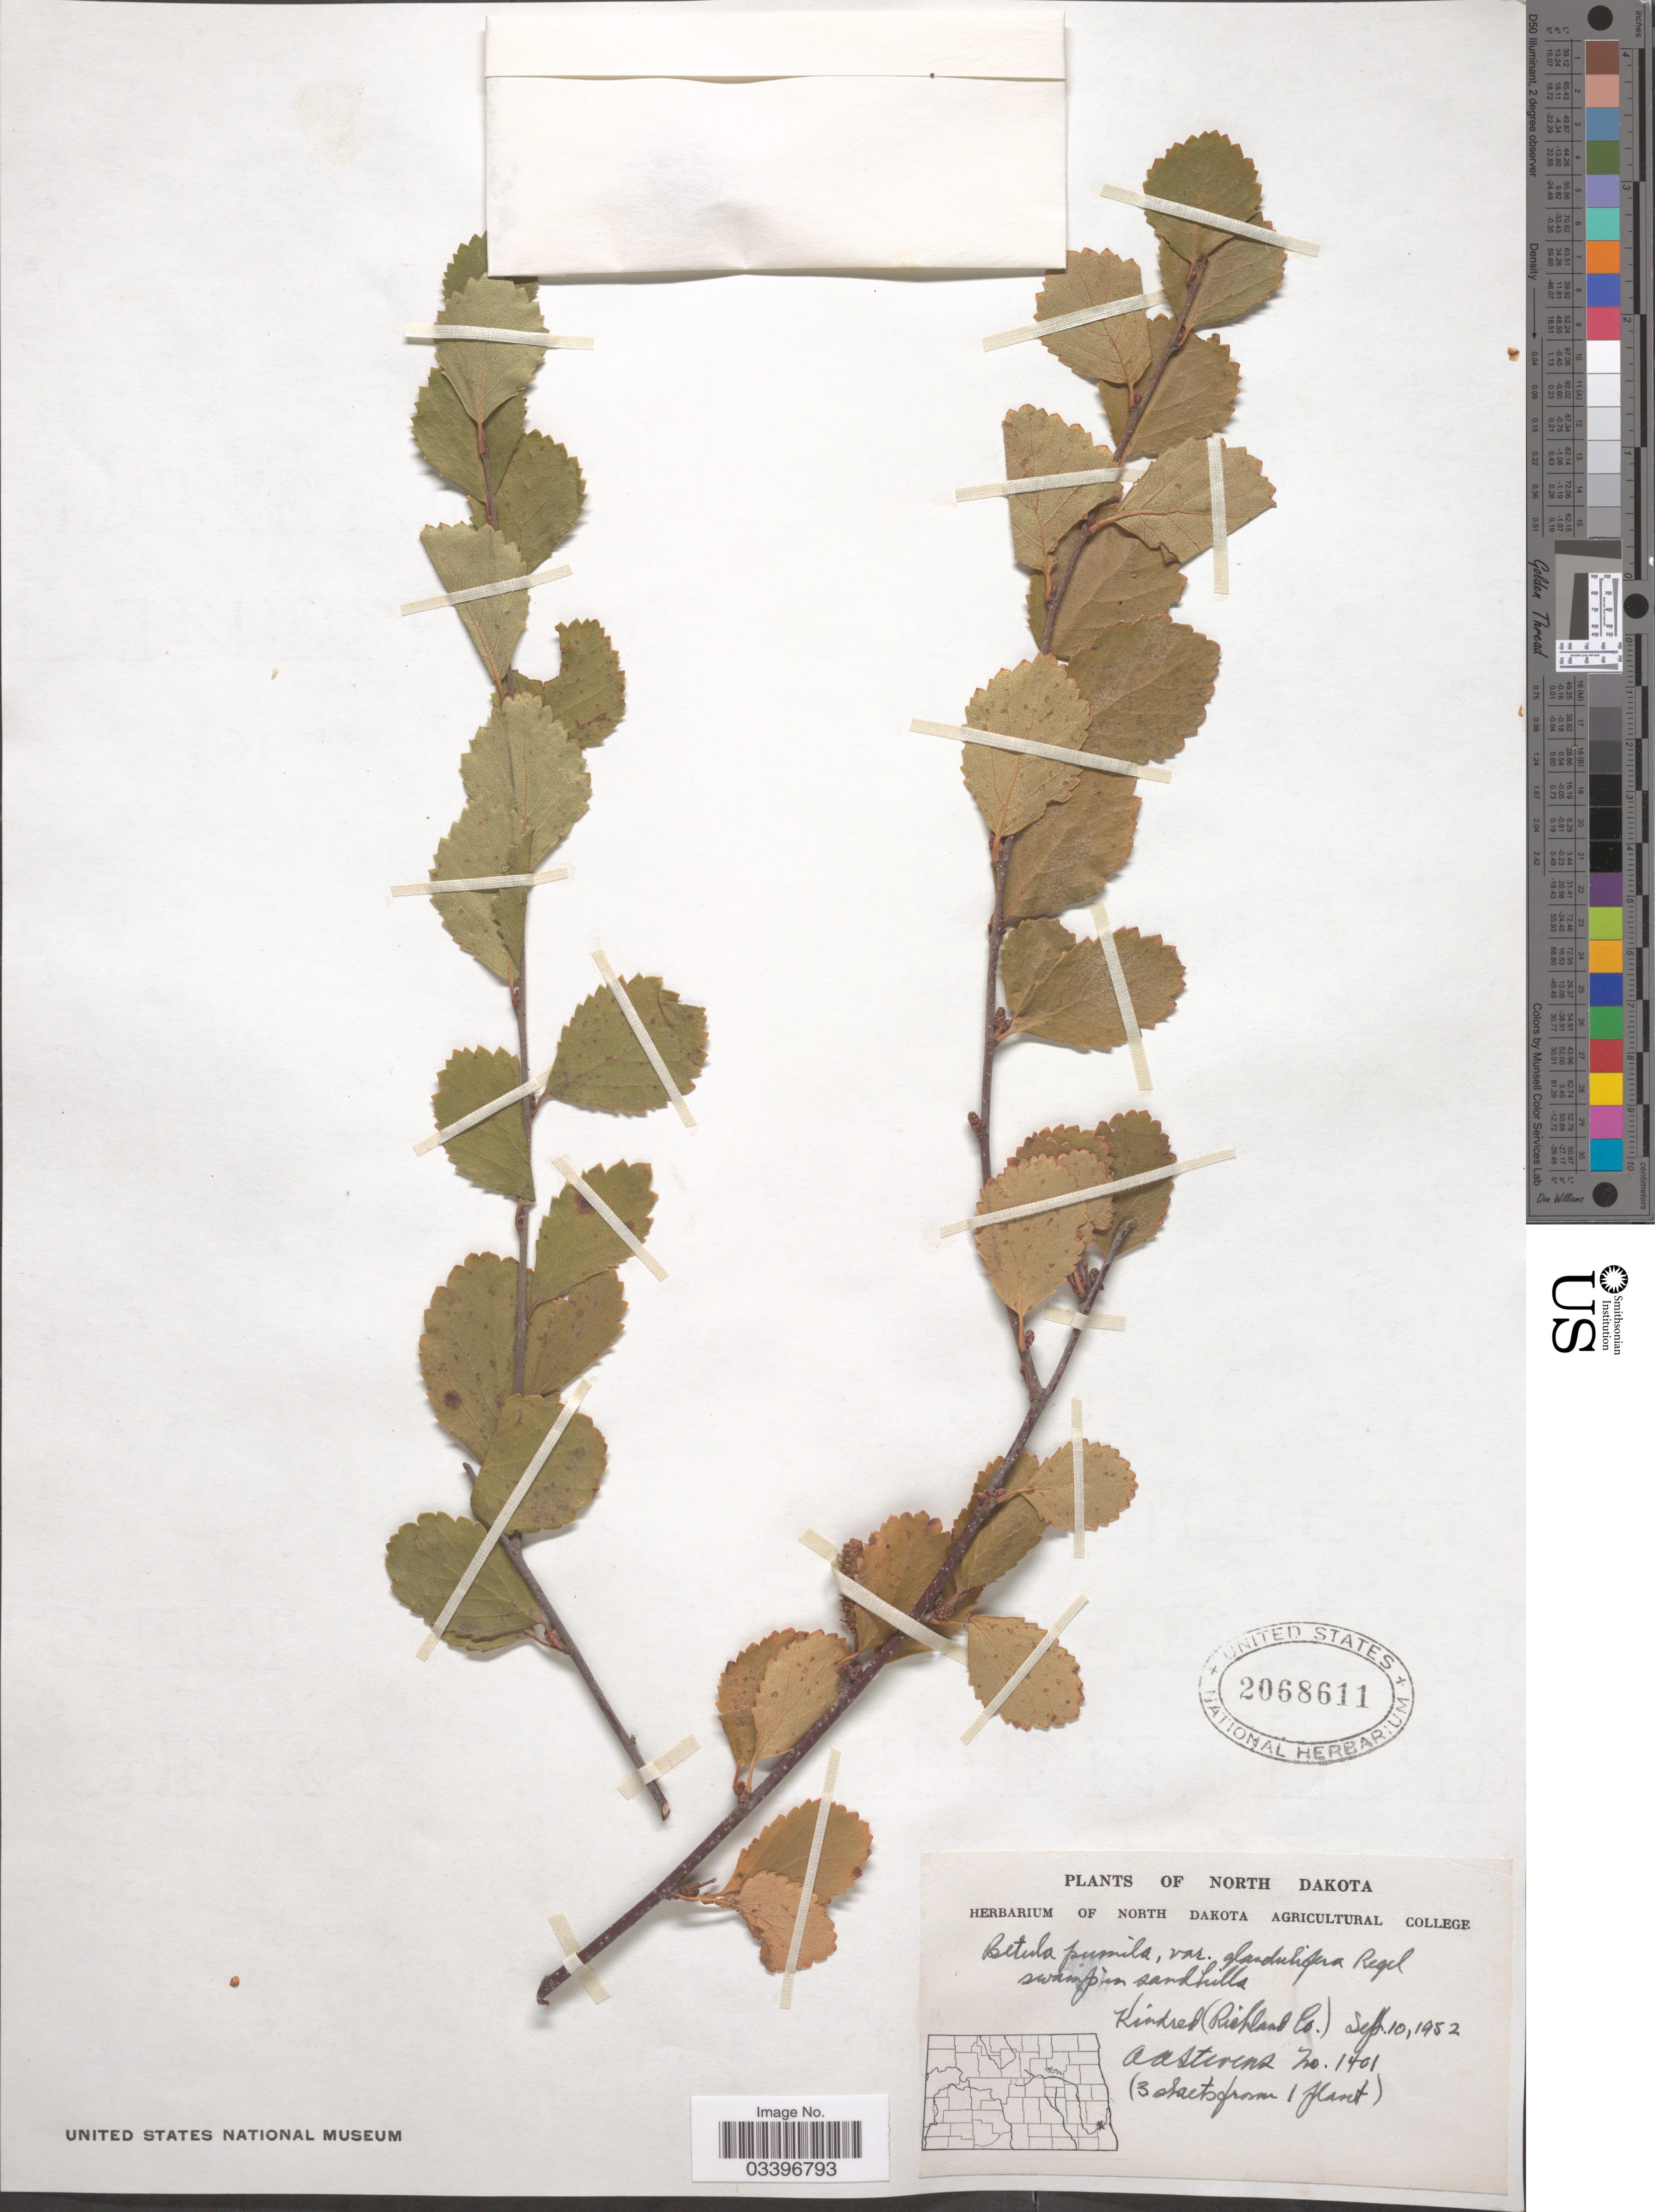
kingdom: Plantae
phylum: Tracheophyta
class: Magnoliopsida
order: Fagales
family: Betulaceae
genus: Betula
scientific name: Betula pumila var. glandulifera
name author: Regel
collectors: O. A. Stevens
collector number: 1401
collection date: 1952-09-10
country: United States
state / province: North Dakota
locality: Swamp sandhills Kindred (Richland Co).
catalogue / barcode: US 2068611